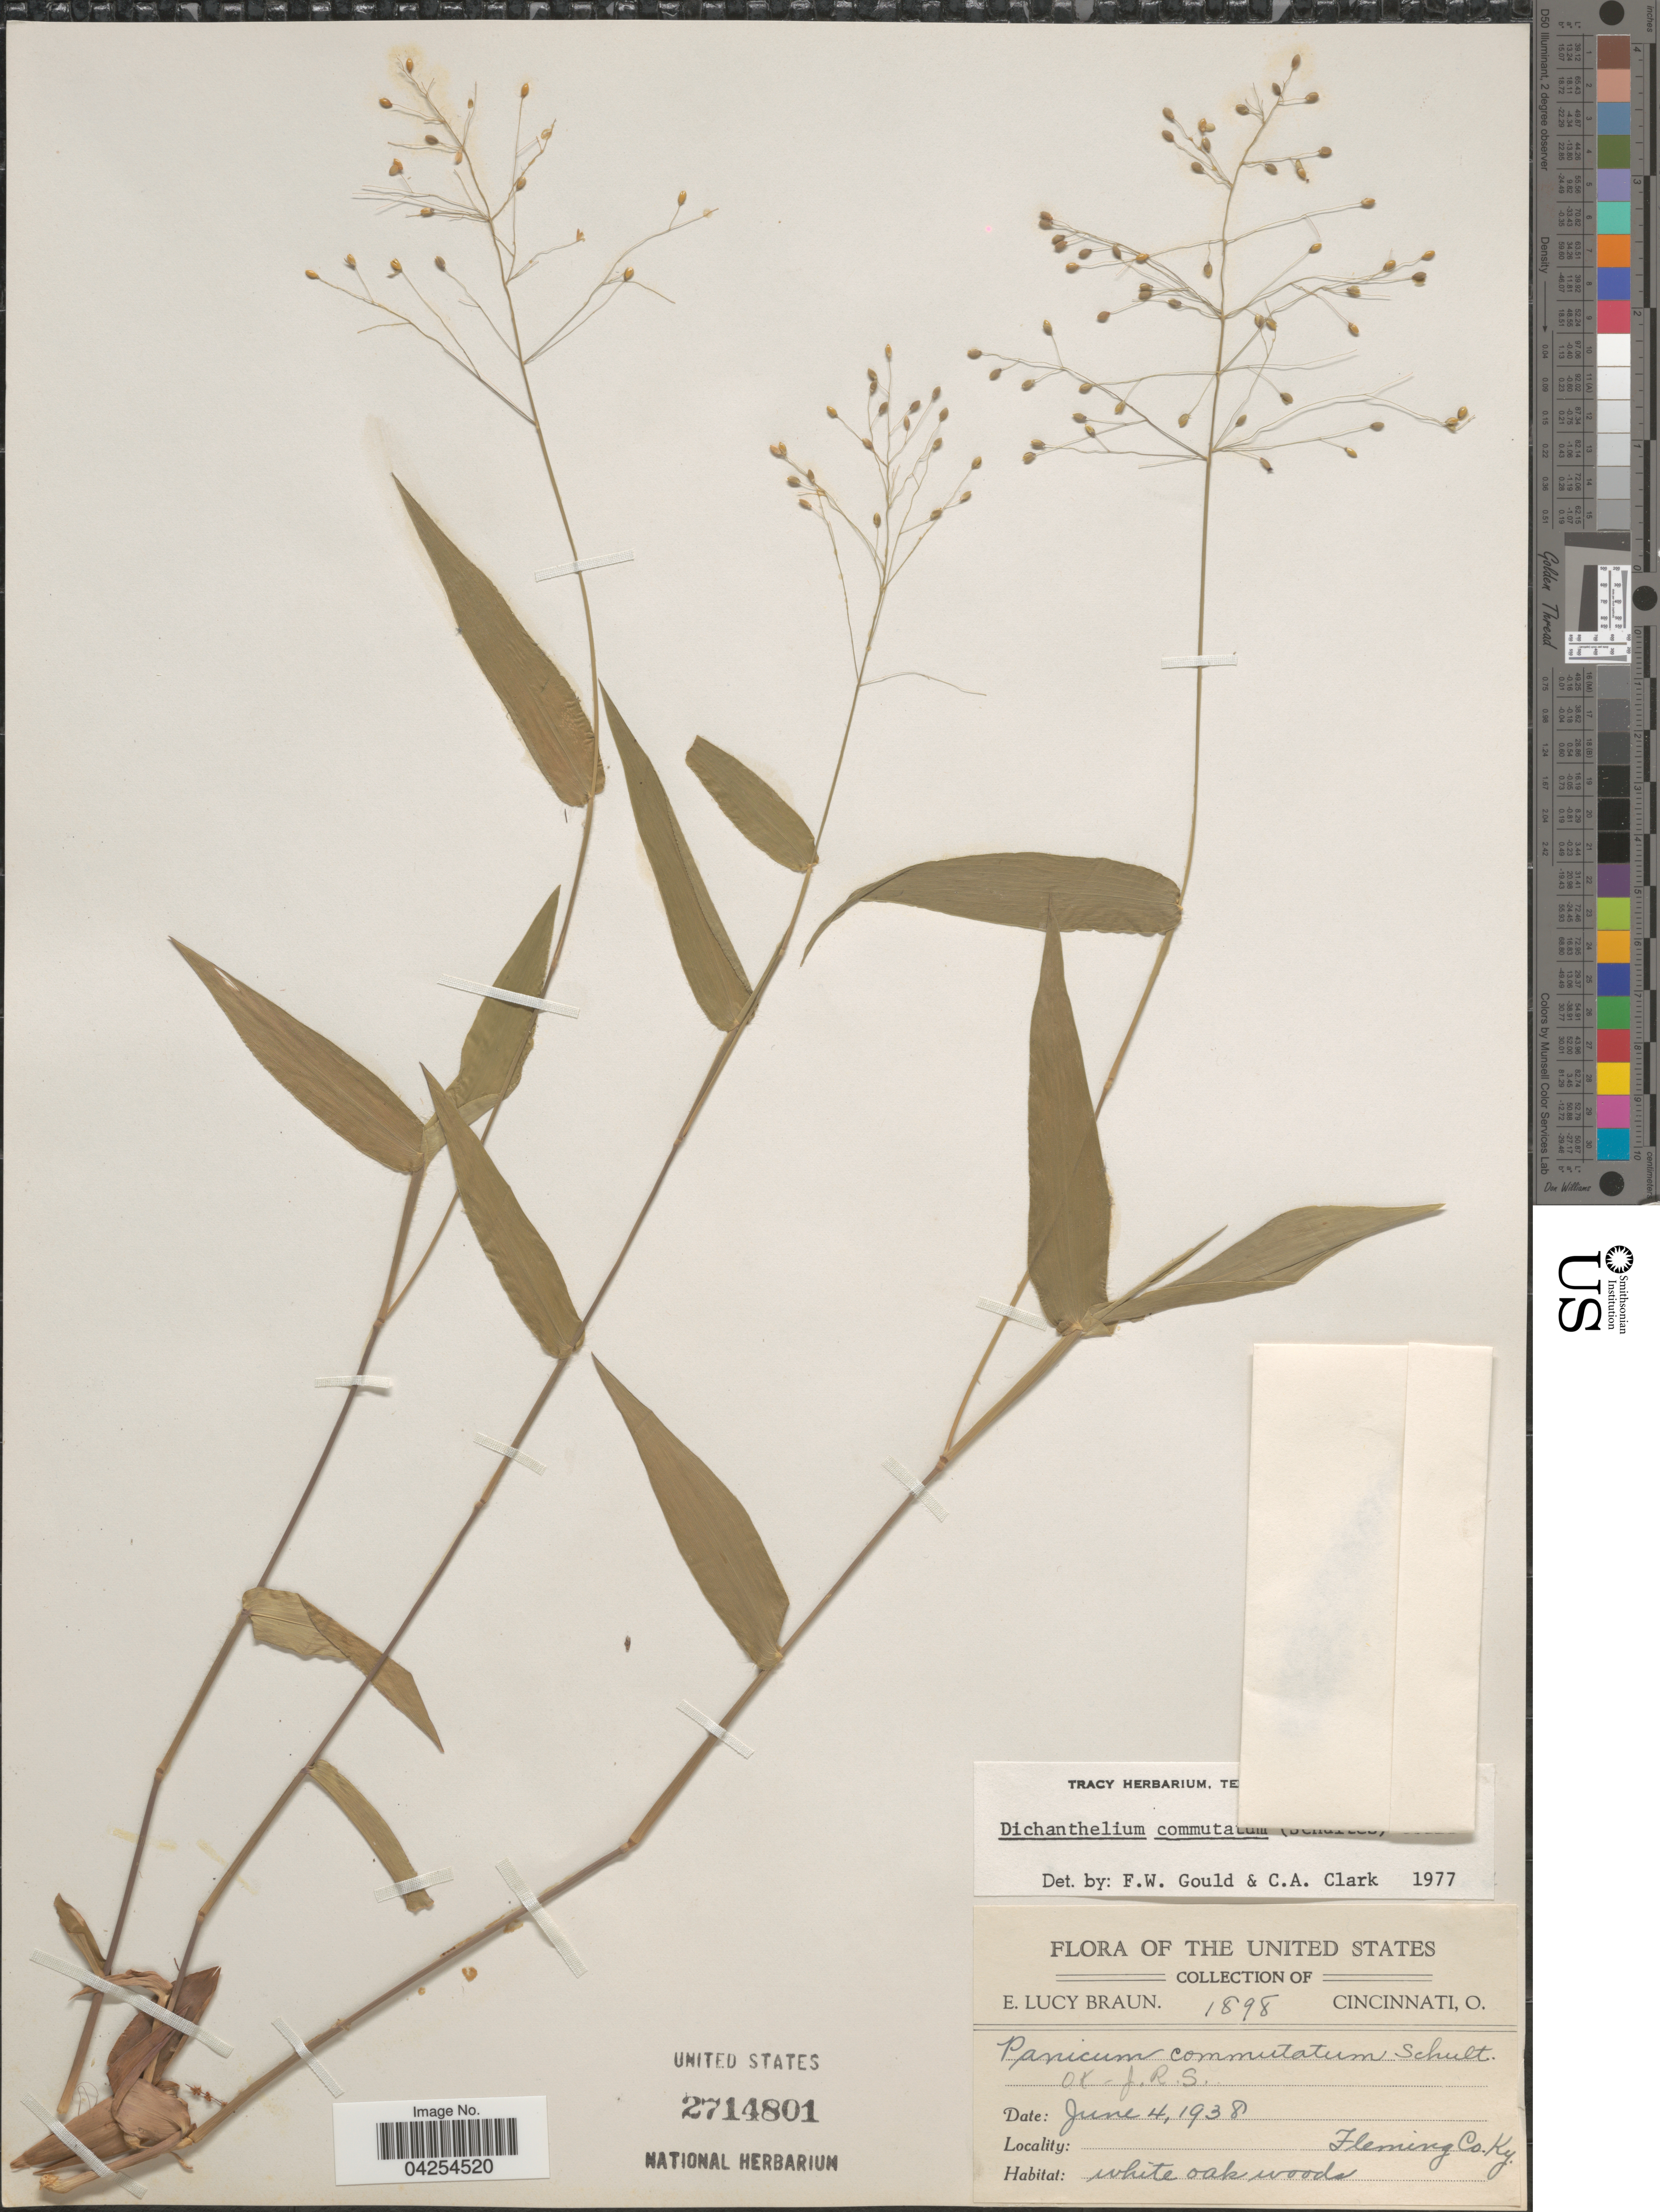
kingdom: Plantae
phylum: Tracheophyta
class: Liliopsida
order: Poales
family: Poaceae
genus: Dichanthelium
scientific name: Dichanthelium commutatum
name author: (Schult.) Gould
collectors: E. L. Braun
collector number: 1898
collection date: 1938-06-04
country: United States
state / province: Kentucky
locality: Fleming Co.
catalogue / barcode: US 2714801